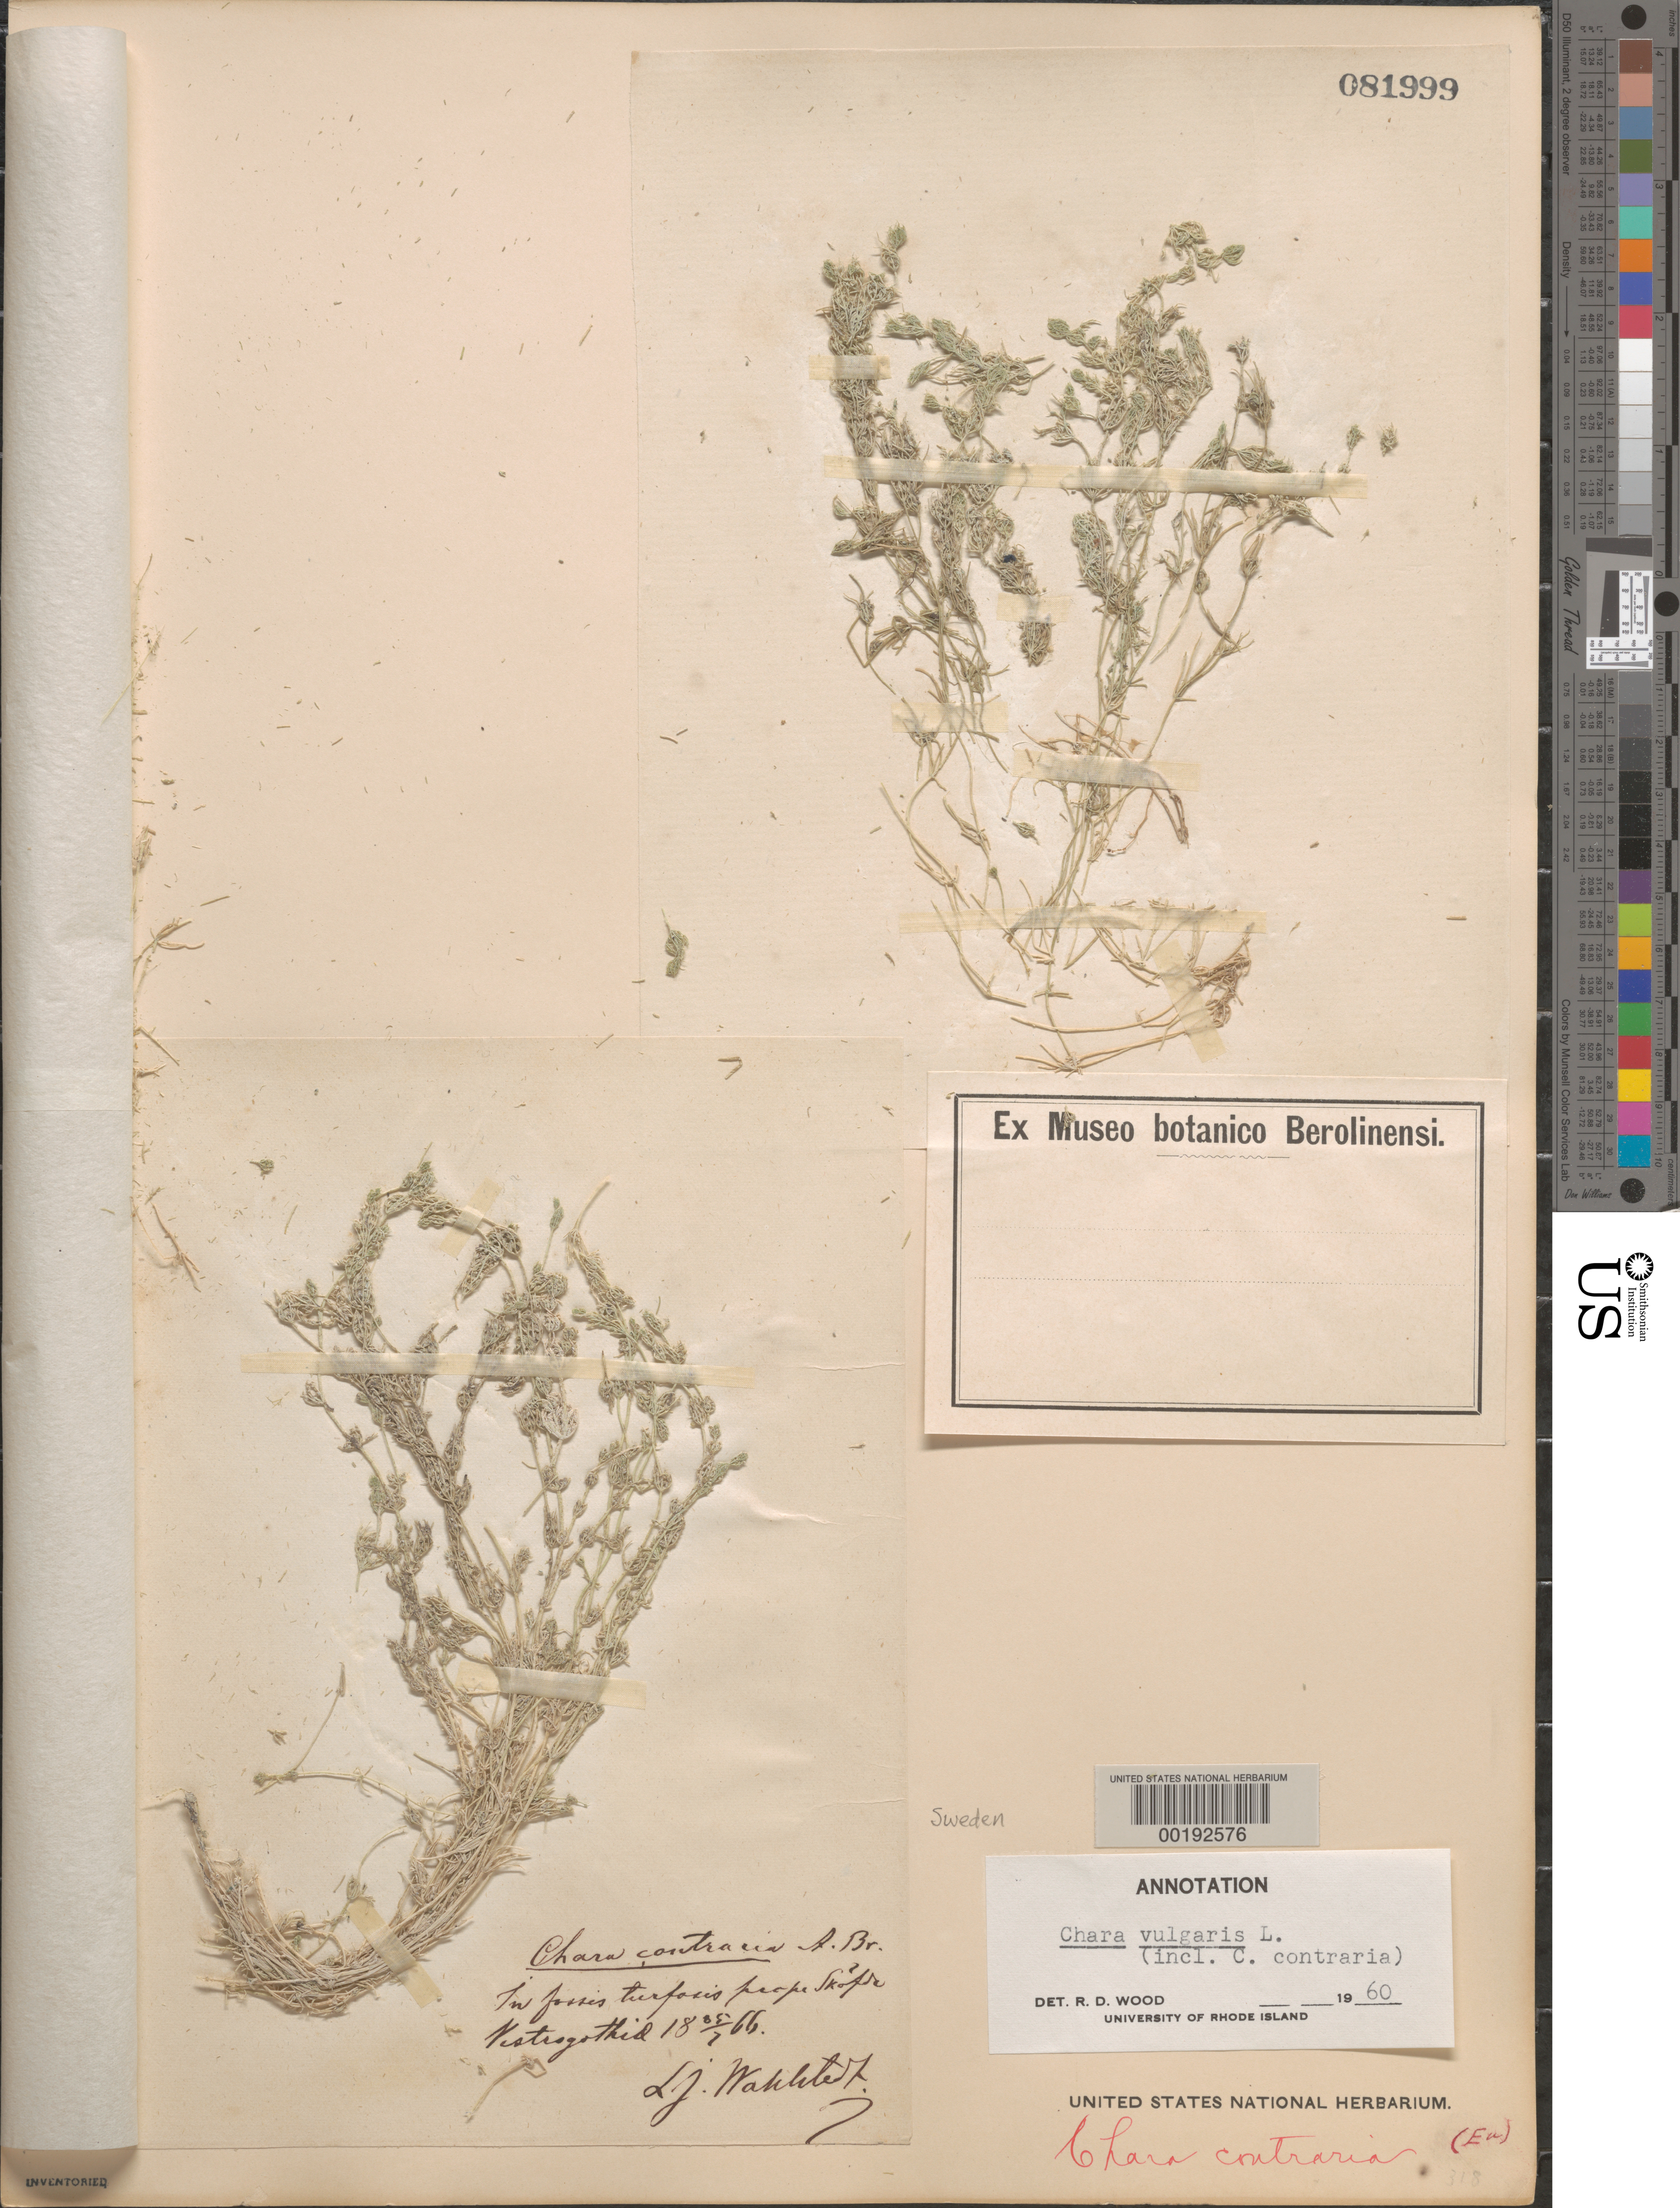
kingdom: Plantae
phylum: Charophyta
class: Charophyceae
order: Charales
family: Characeae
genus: Chara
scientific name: Chara vulgaris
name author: L.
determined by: Wood, R. D.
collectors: L. J. Wahlstedt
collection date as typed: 25 Jul 1866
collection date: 1866-07-25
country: Sweden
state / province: Västra Götaland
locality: Near skovde (skofda)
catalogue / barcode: US 81999